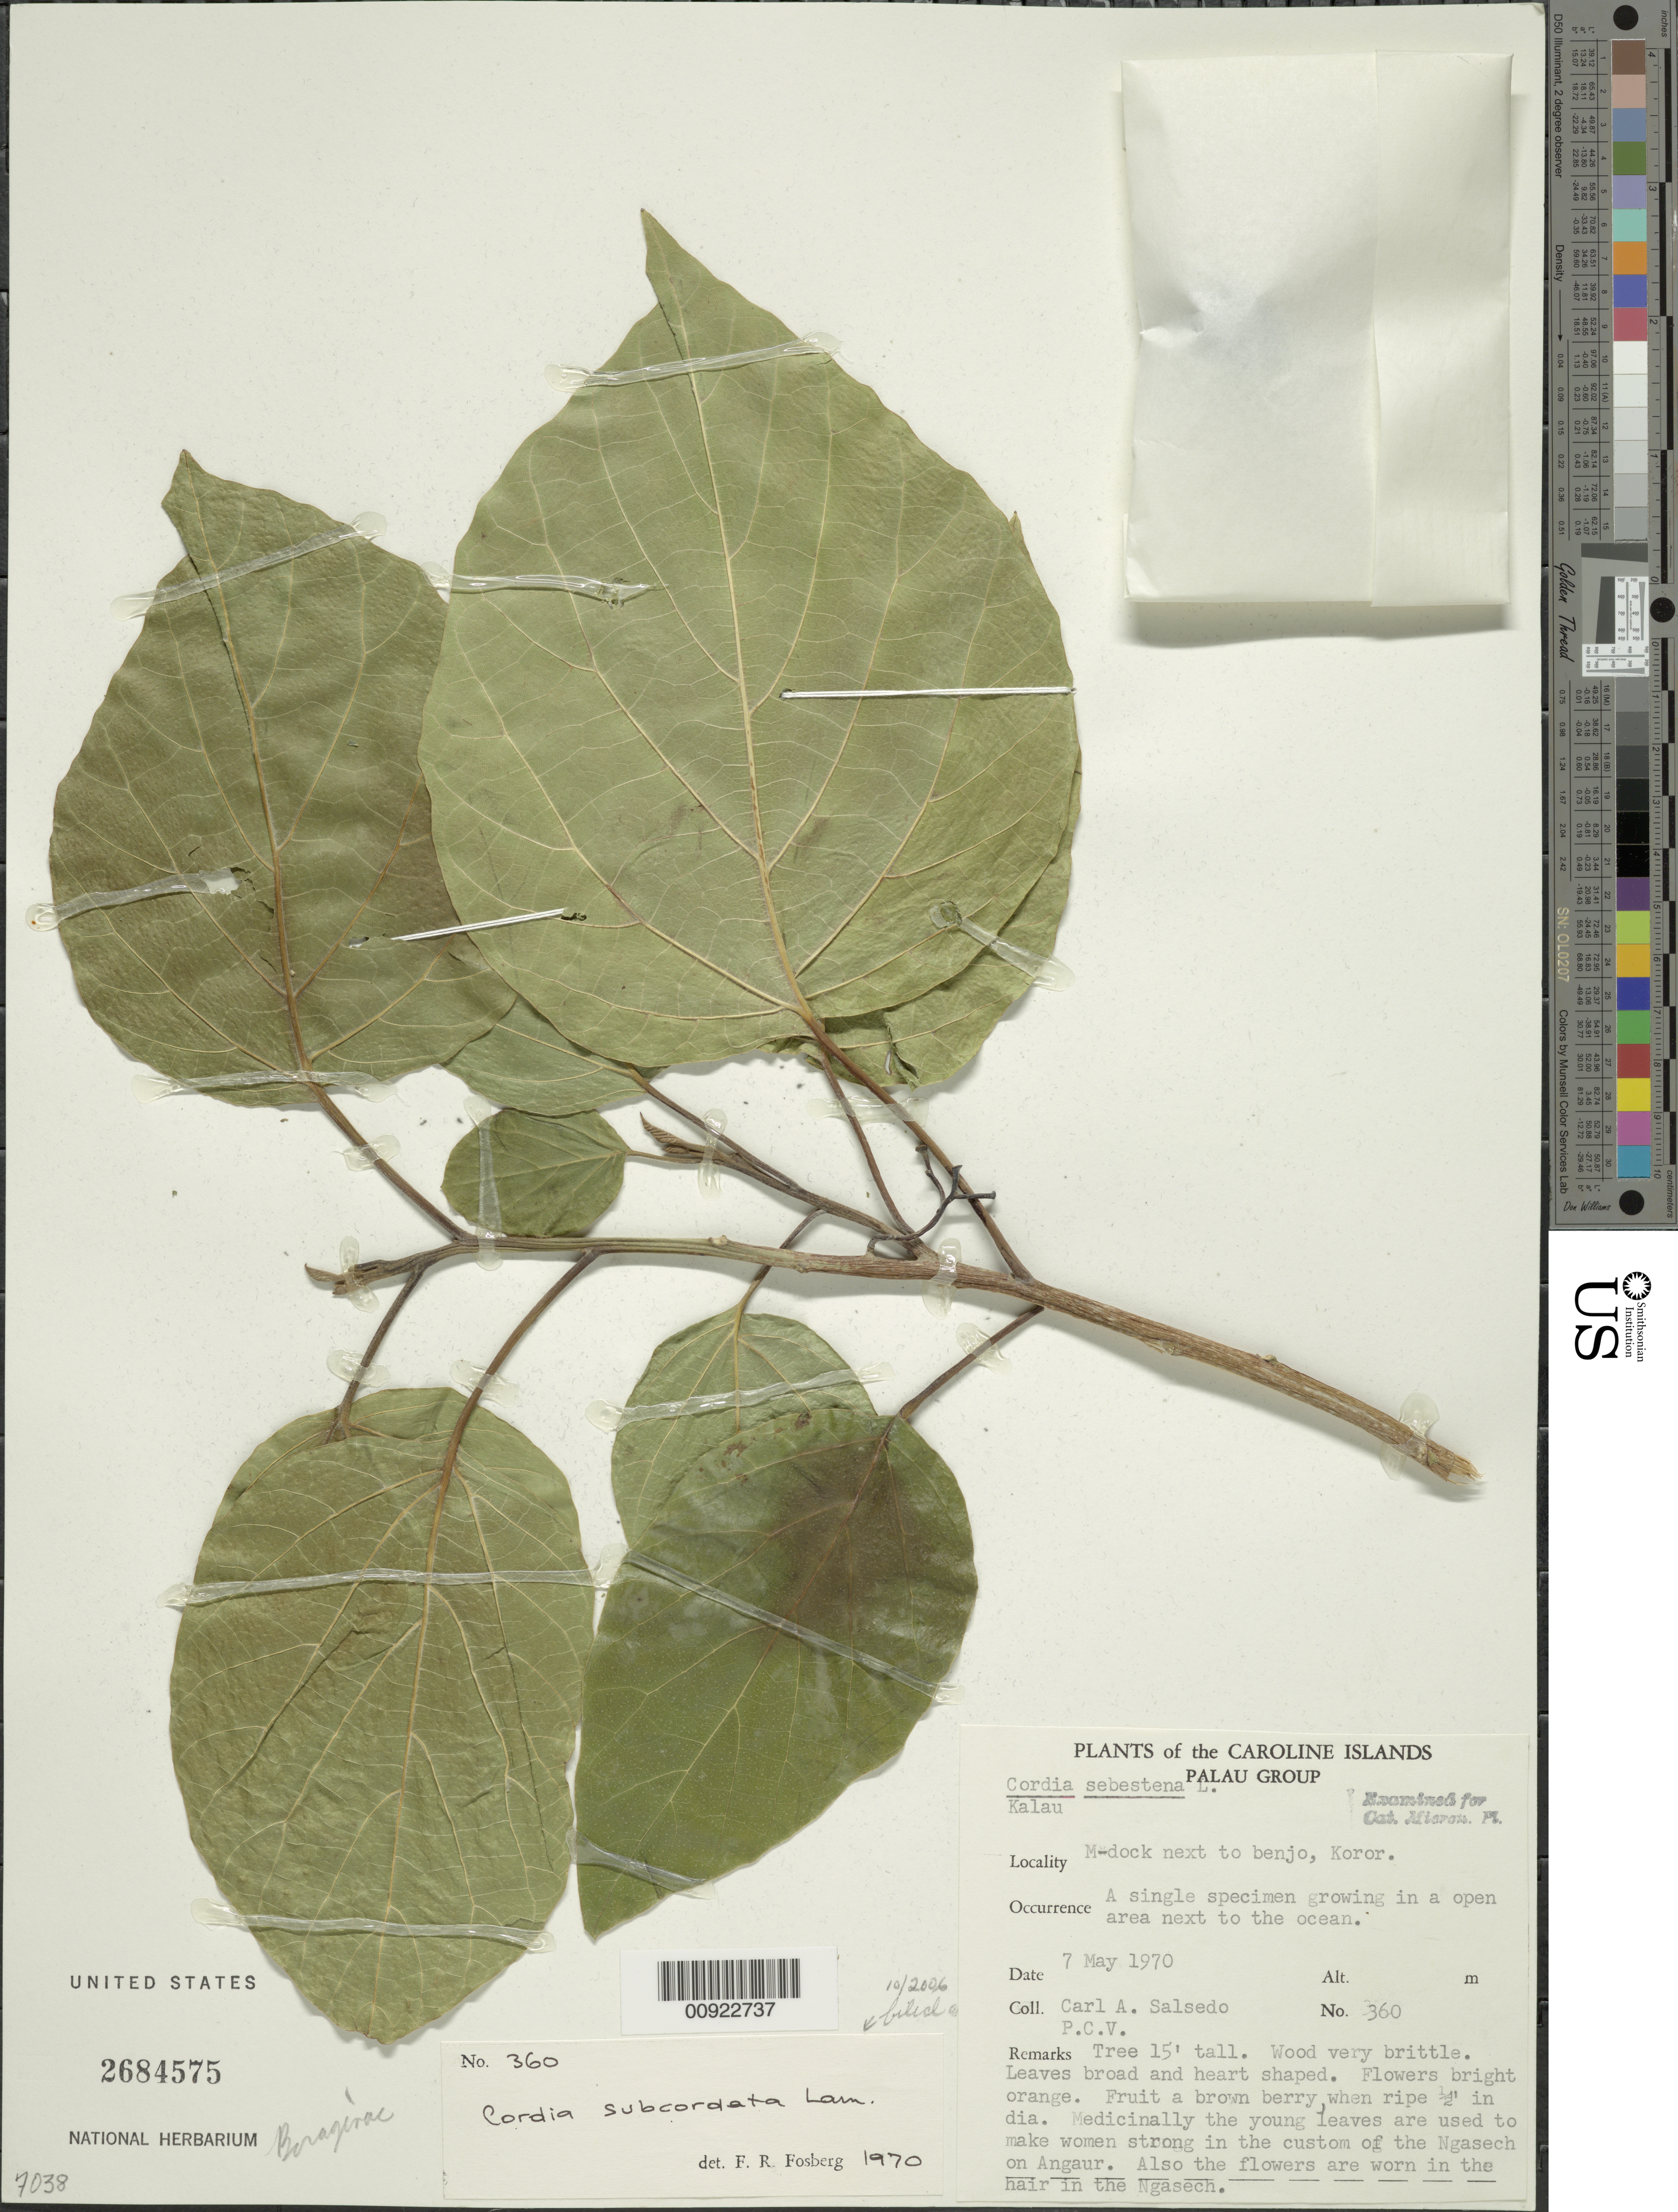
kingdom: Plantae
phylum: Tracheophyta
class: Magnoliopsida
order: Boraginales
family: Cordiaceae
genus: Cordia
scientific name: Cordia subcordata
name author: Lam.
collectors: C.A. Salsedo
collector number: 360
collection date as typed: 07 May 1970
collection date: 1970-05-07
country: Palau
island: Oreor [Koror]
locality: Kalau. M-dock next to Benjo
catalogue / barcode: US 2684575